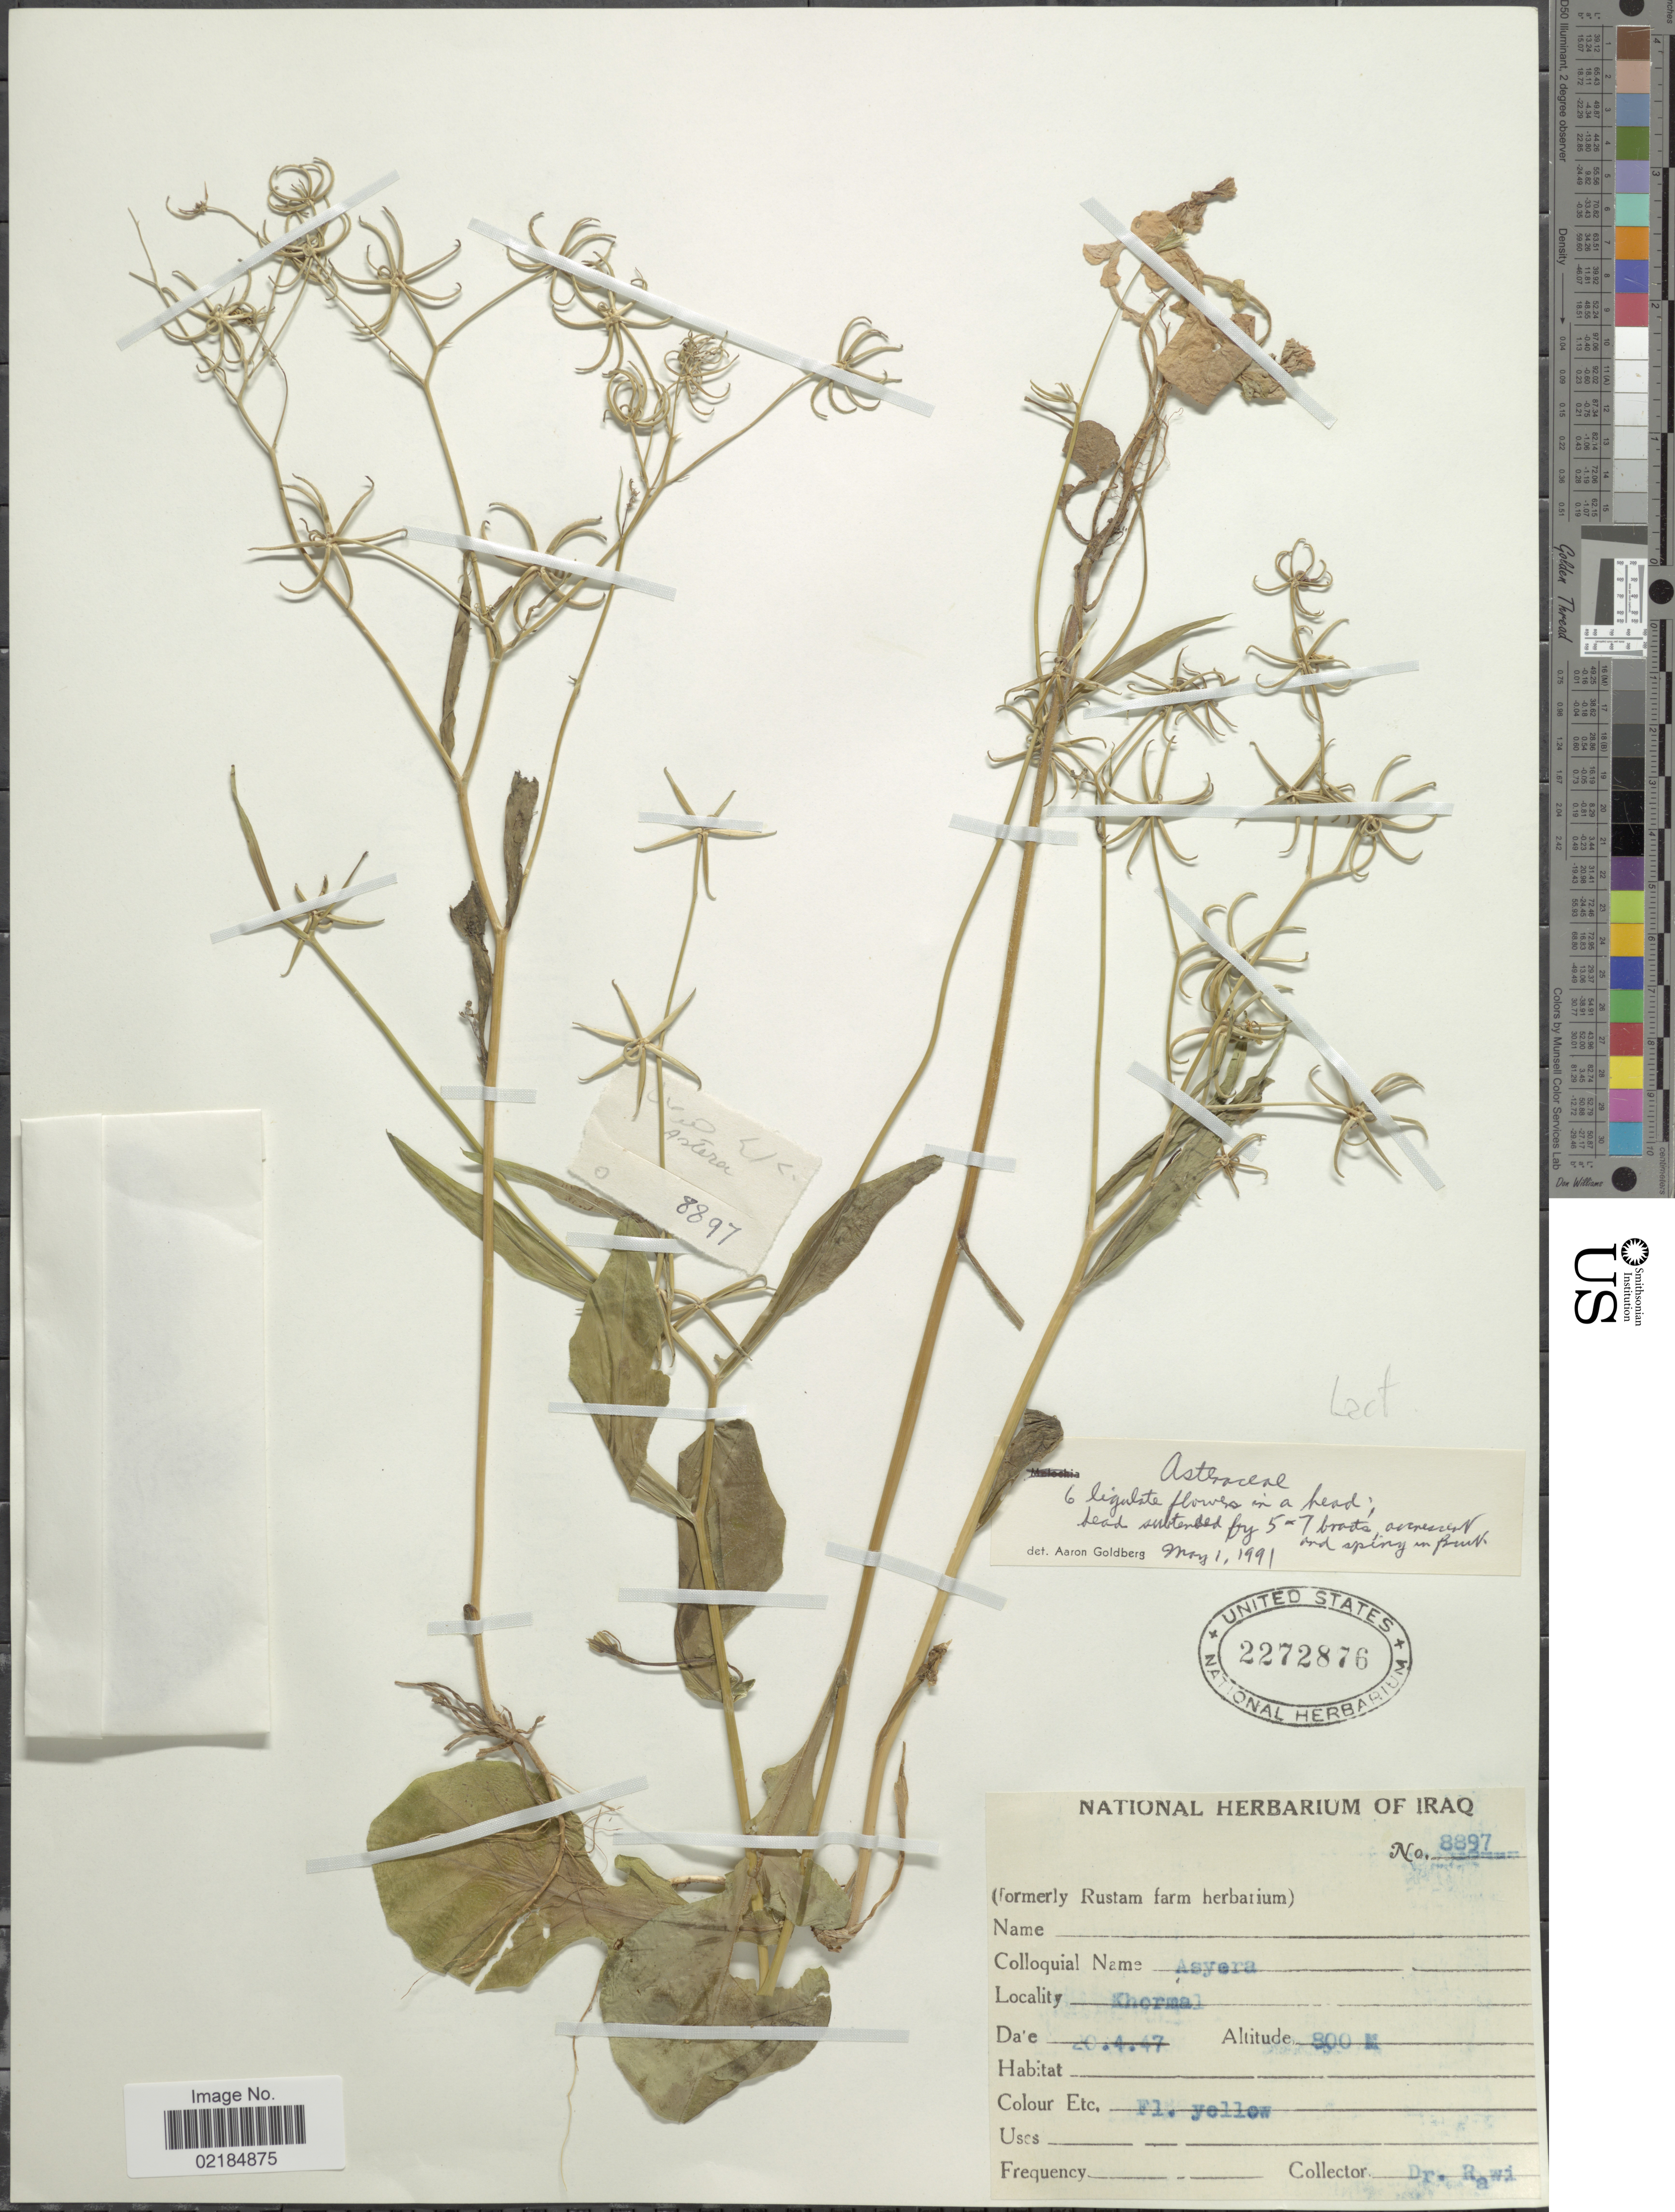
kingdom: Plantae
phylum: Tracheophyta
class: Magnoliopsida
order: Asterales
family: Asteraceae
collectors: -. Rawi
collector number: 8897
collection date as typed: Transcribed d/m/y: 20/4/47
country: Iraq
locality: Khormal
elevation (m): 300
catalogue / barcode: US 2272876